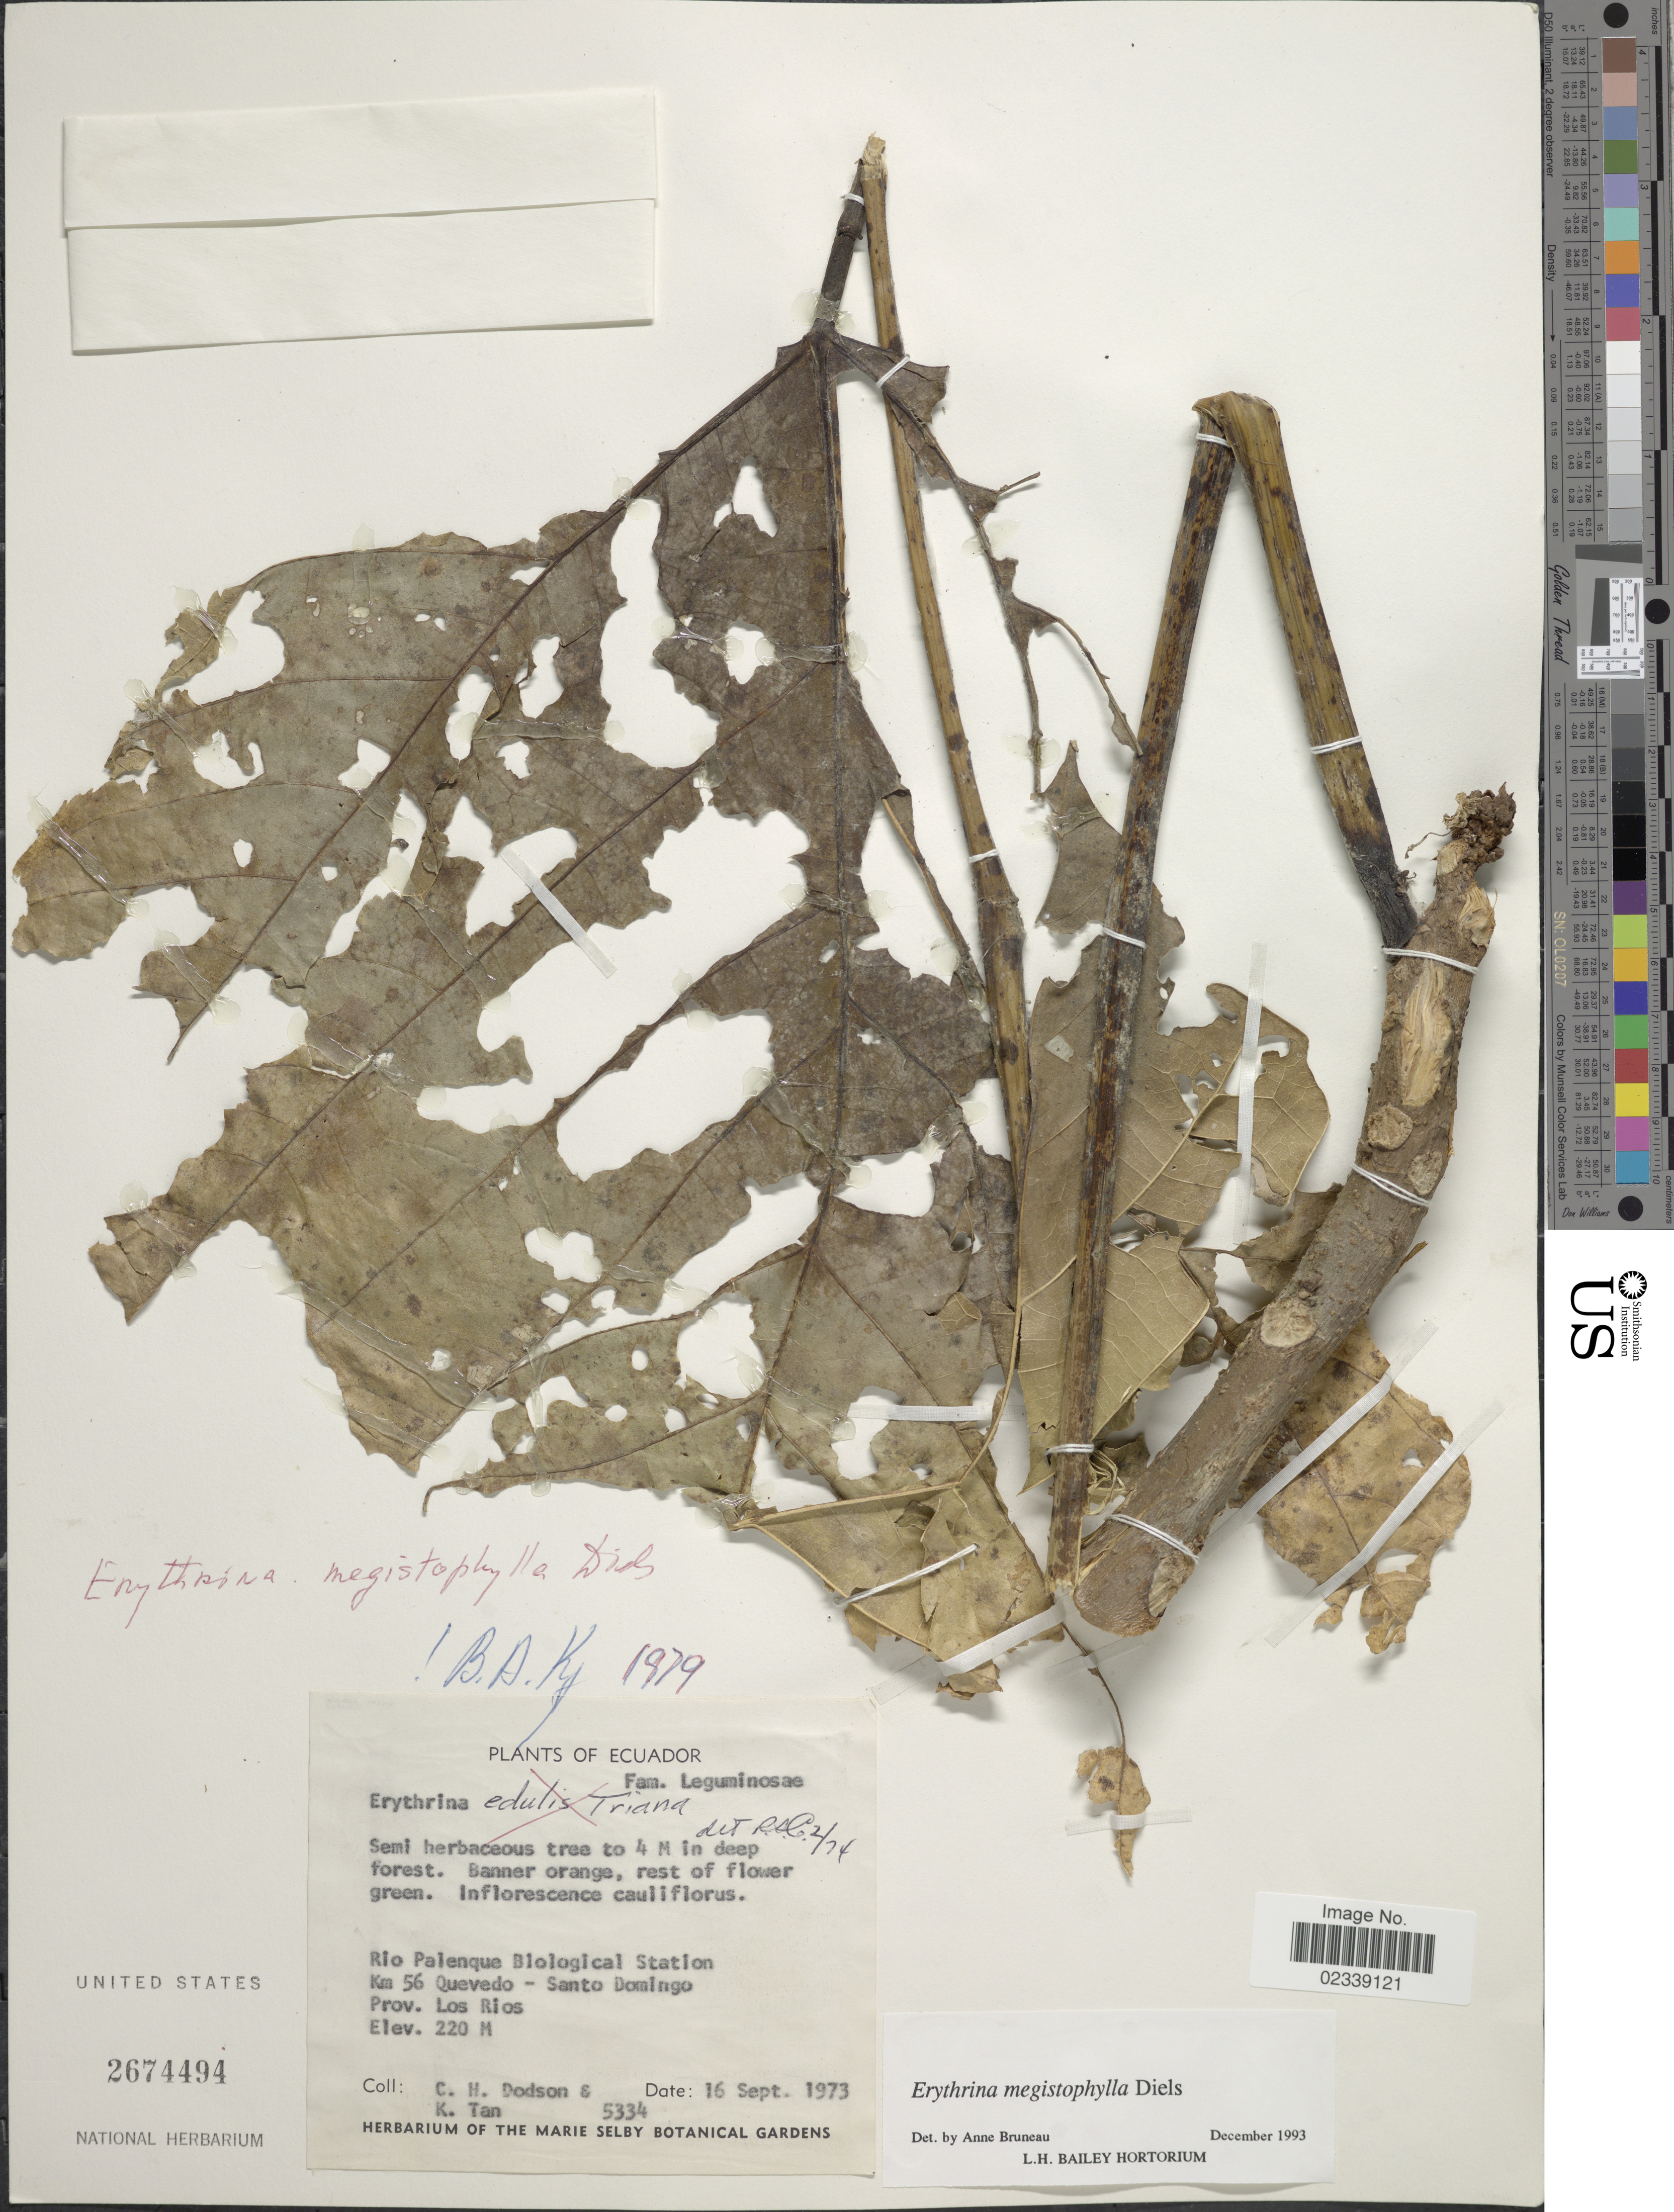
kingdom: Plantae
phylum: Tracheophyta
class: Magnoliopsida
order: Fabales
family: Fabaceae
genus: Erythrina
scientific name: Erythrina megistophylla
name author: Diels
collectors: C. H. Dodson & K. Tan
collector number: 5334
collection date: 1973-09-16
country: Ecuador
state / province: Los Ríos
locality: Rio Palenque Biological Station, km 56 Quevedo-santo Domingo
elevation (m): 220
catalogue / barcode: US 2674494